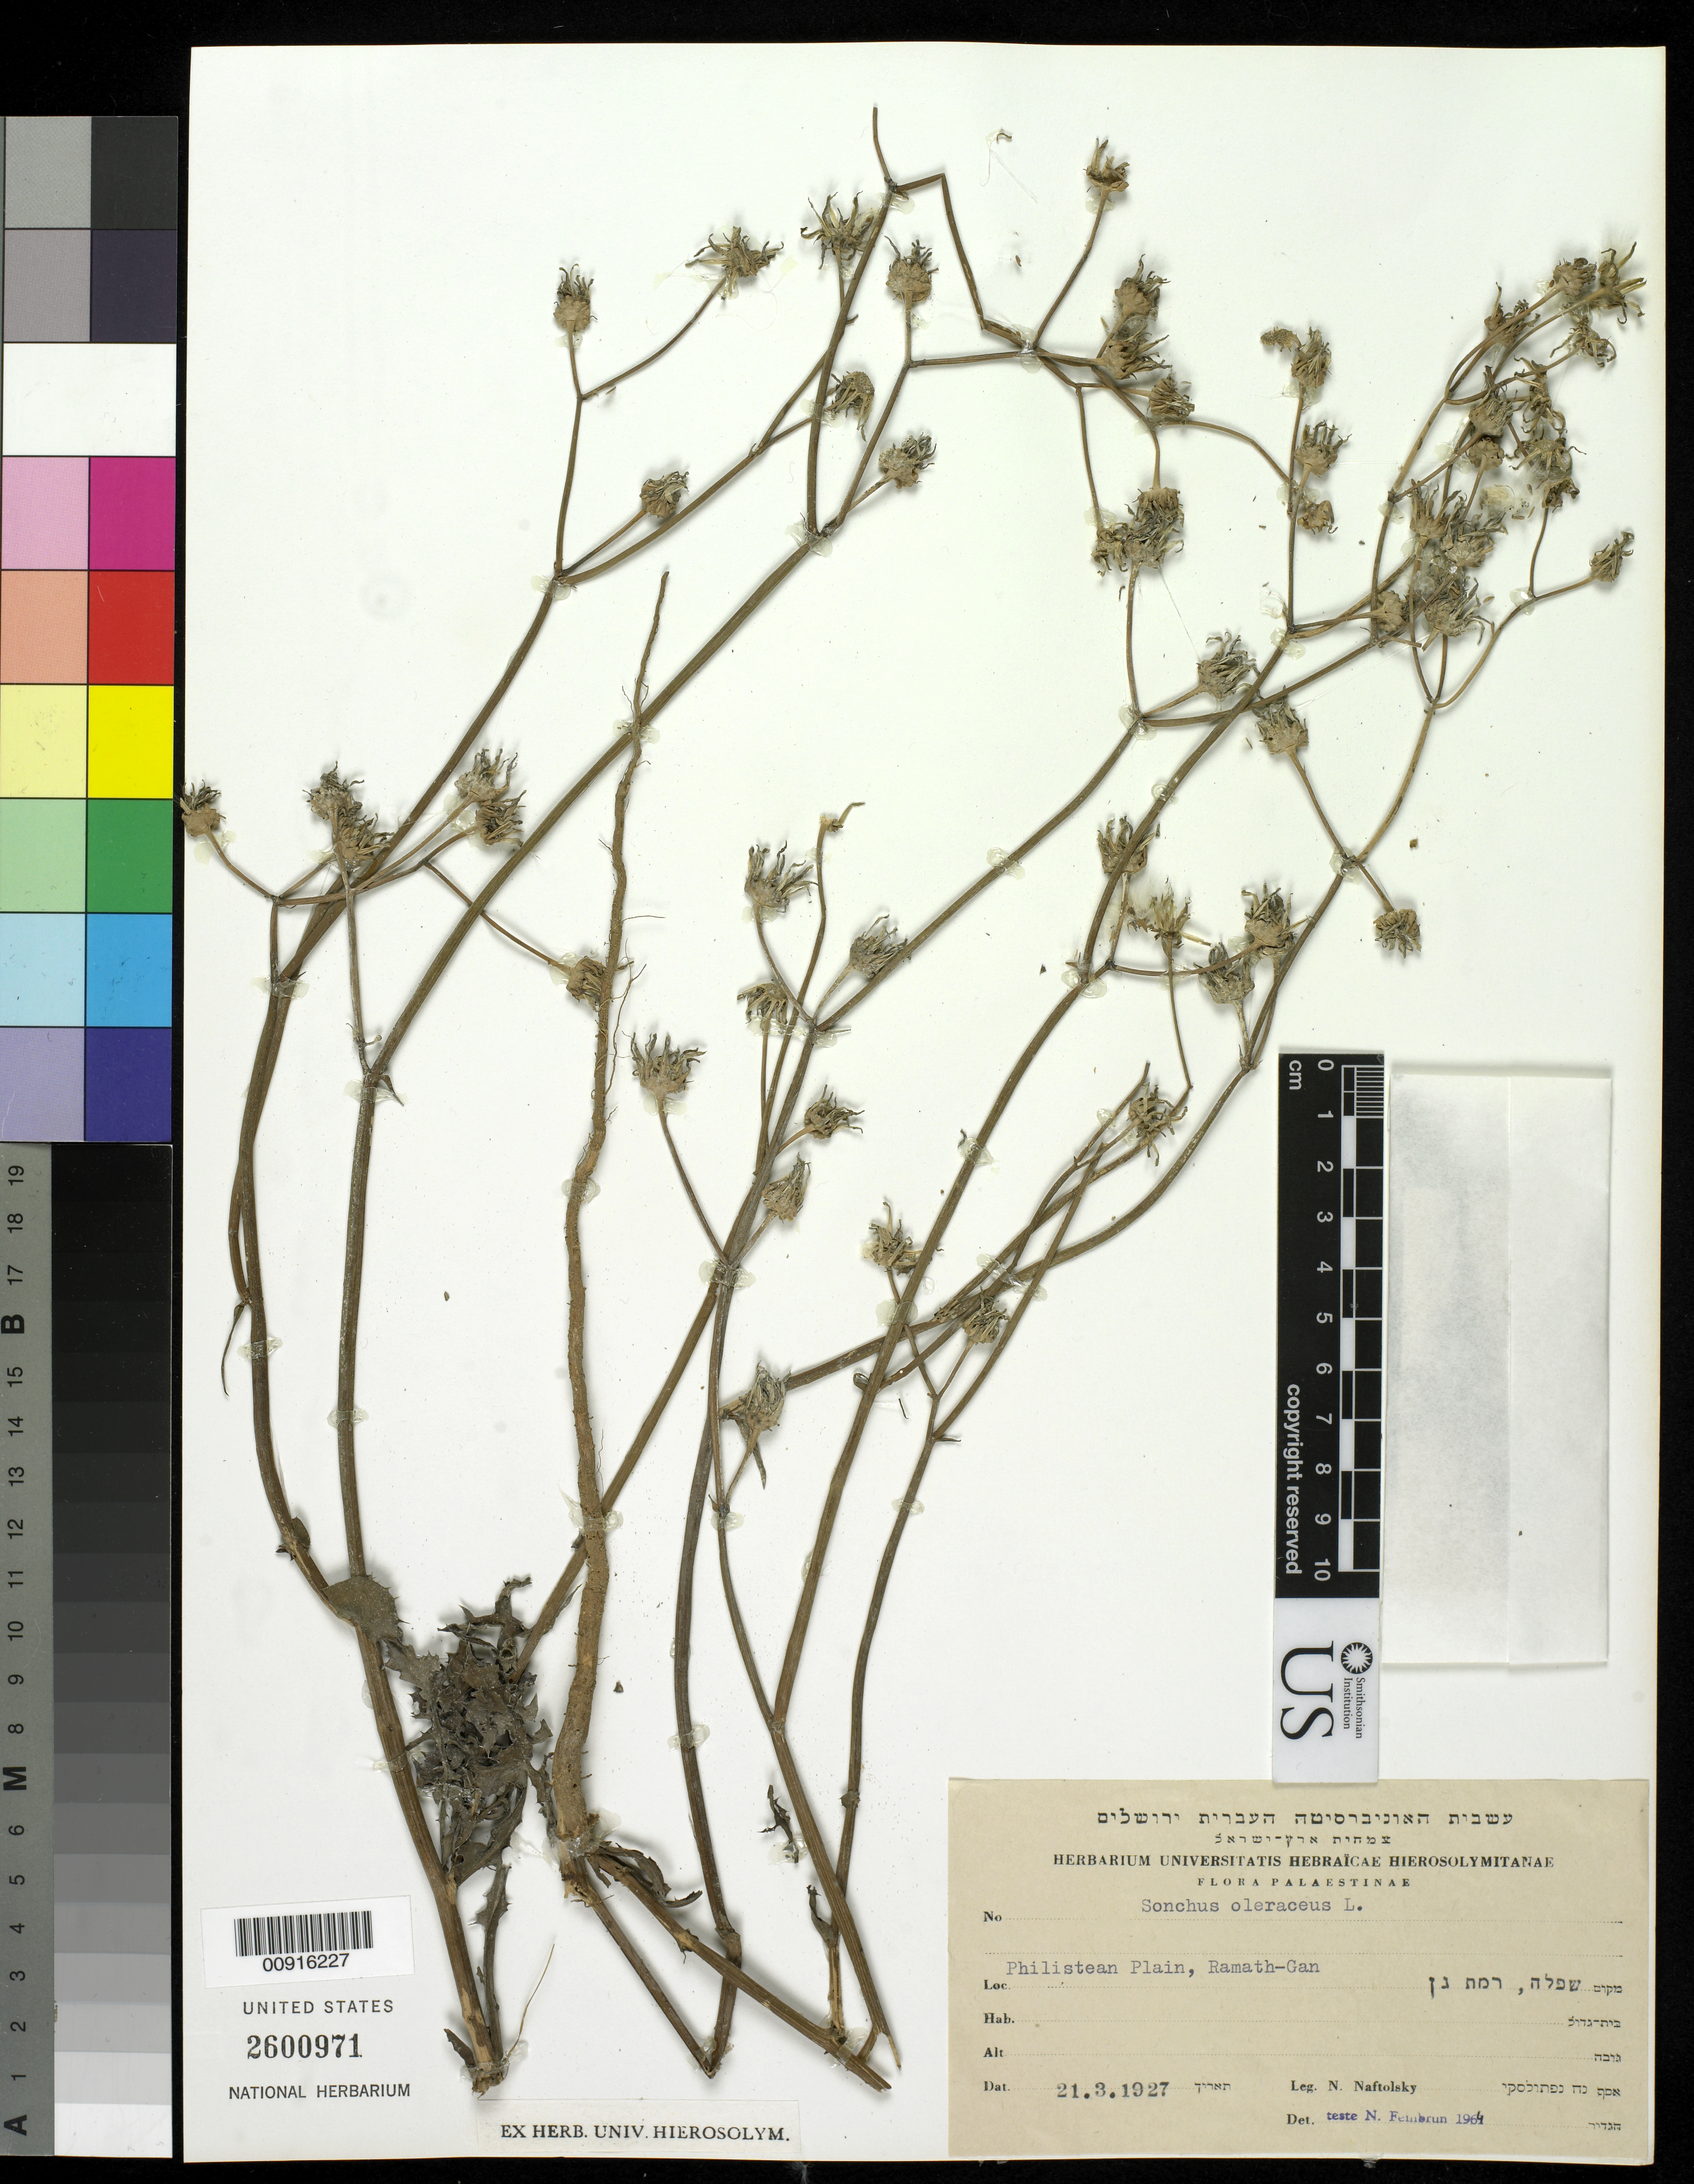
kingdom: Plantae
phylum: Tracheophyta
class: Magnoliopsida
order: Asterales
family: Asteraceae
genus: Sonchus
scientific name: Sonchus oleraceus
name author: L.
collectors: N. Naftolsky & N. Feinbrun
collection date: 1927-03-21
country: Jordan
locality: Philistean Plain, Ramath-Gan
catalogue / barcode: US 2600971